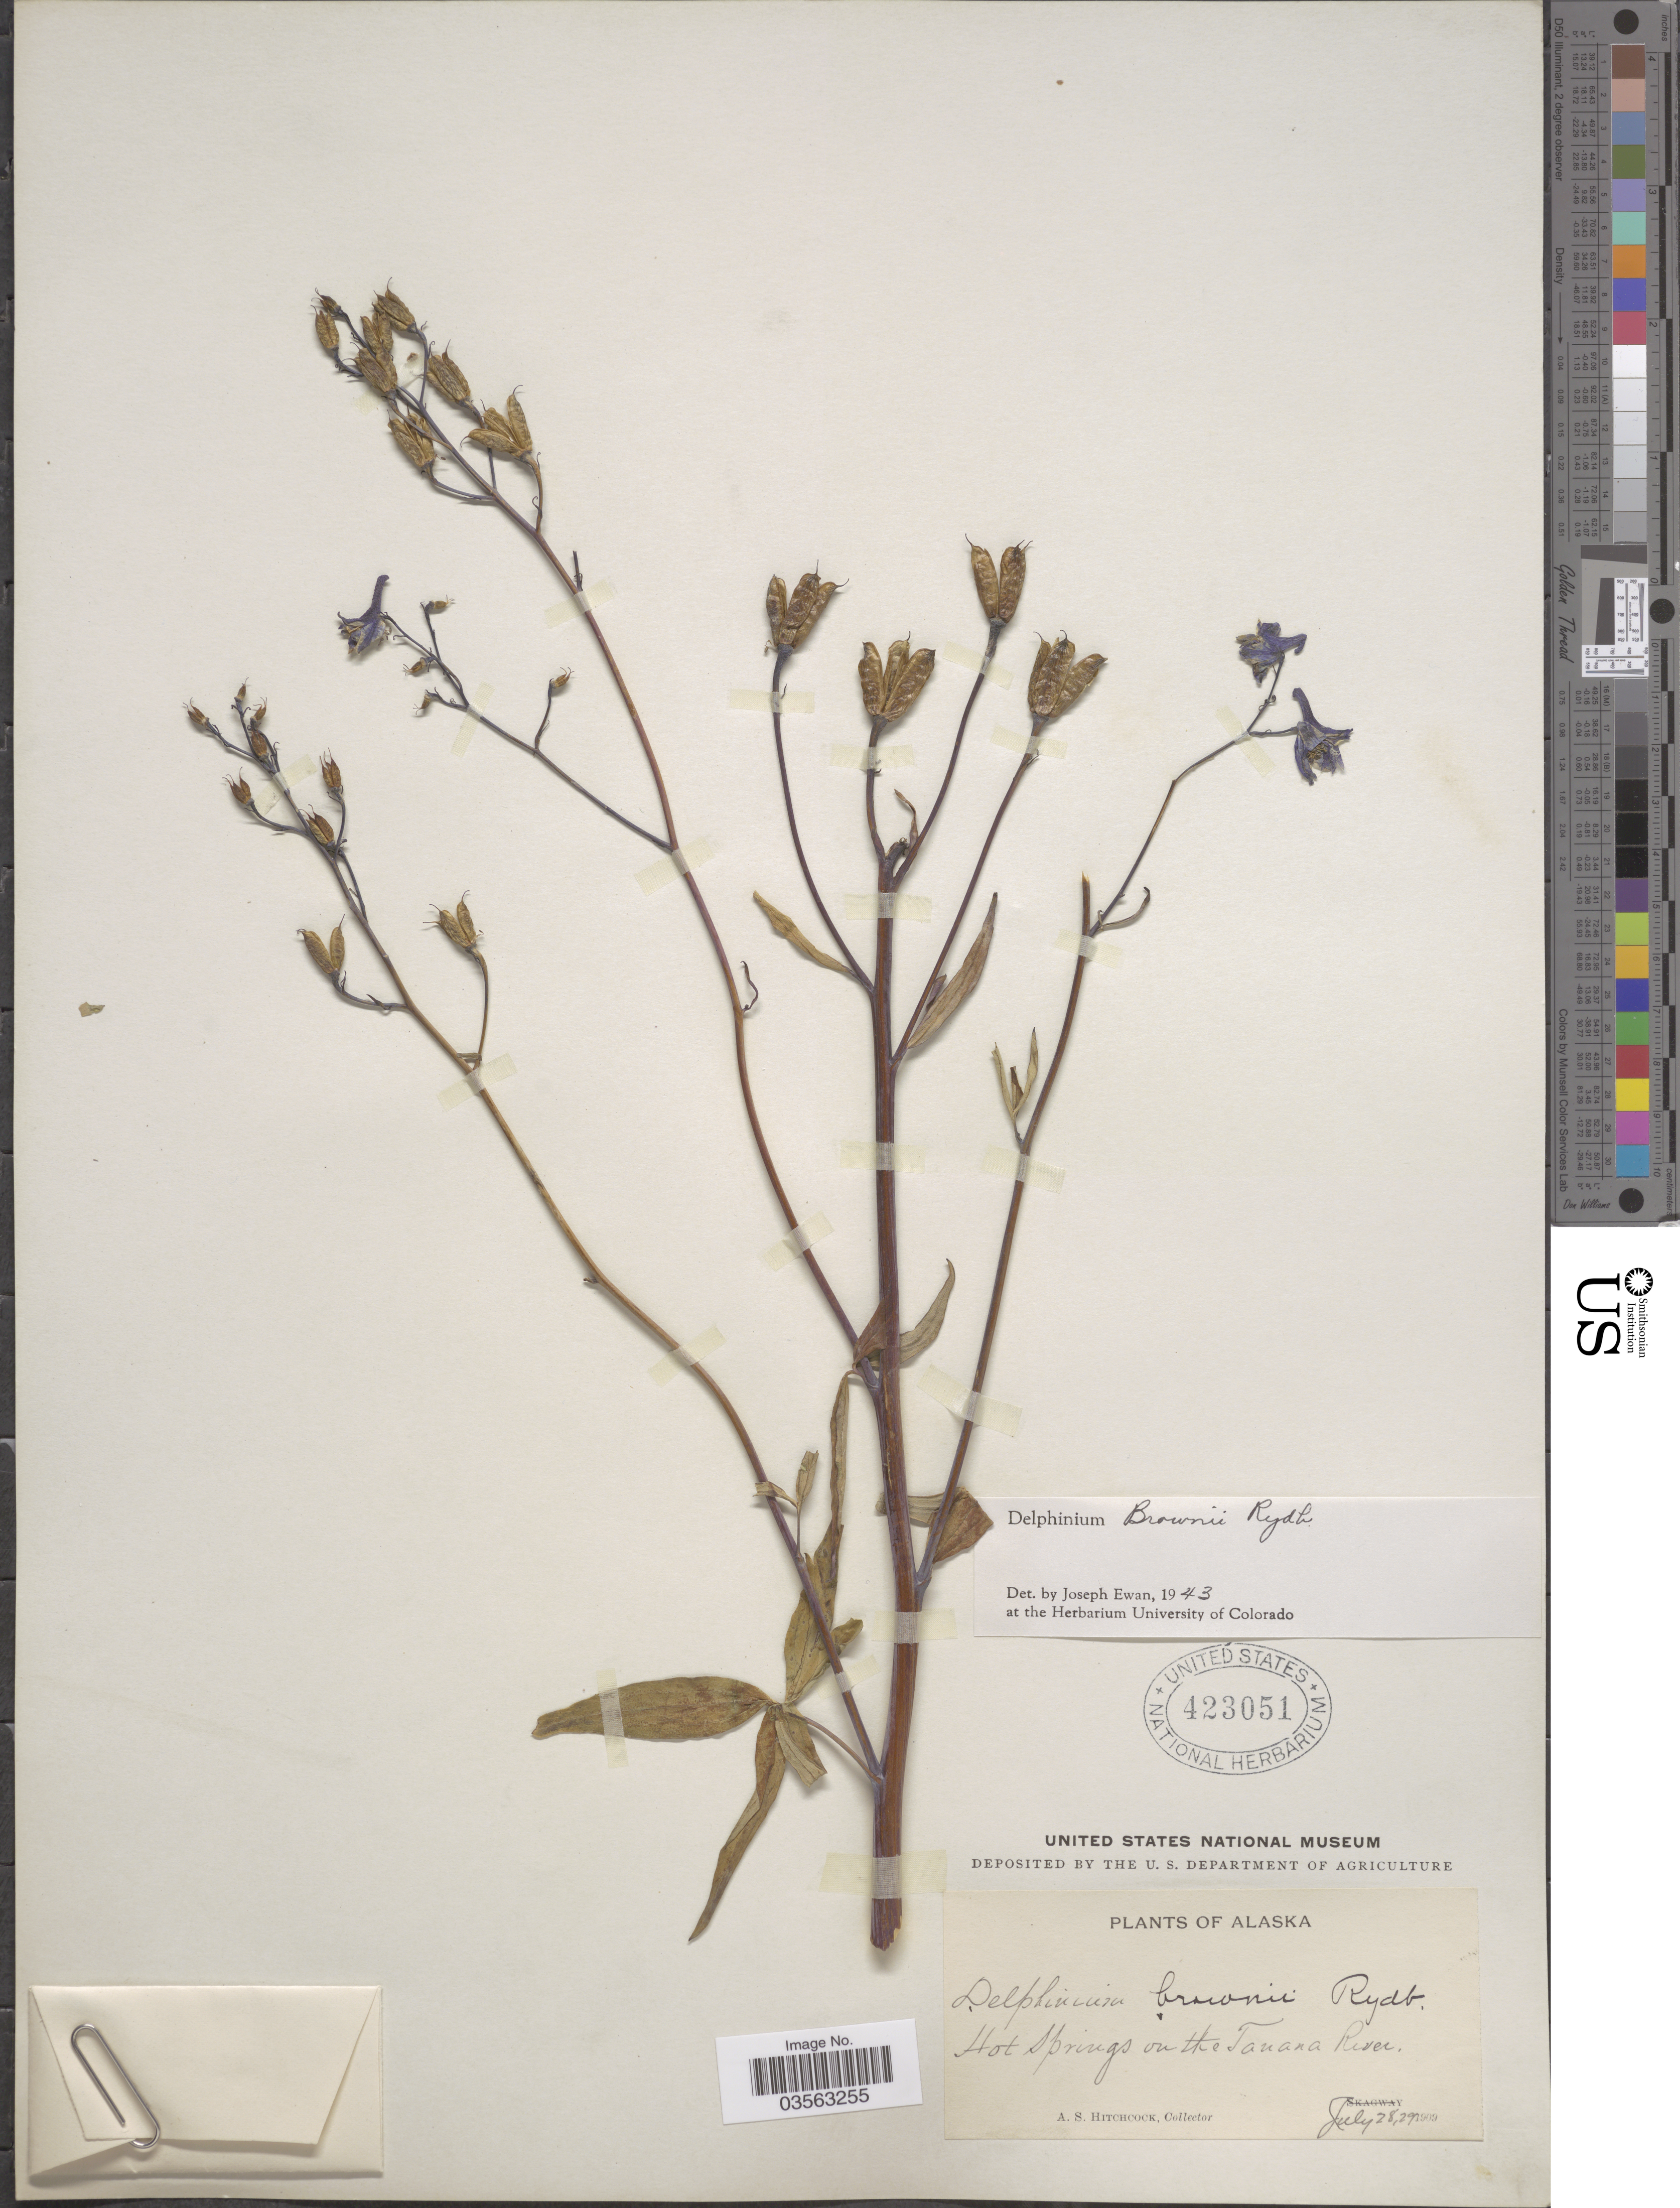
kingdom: Plantae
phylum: Tracheophyta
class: Magnoliopsida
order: Ranunculales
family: Ranunculaceae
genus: Delphinium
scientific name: Delphinium glaucum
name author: S. Watson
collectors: A. S. Hitchcock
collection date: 1909-07-28/1909-07-29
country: United States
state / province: Alaska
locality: Hot Springs on the Tanana River.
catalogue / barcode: US 423051